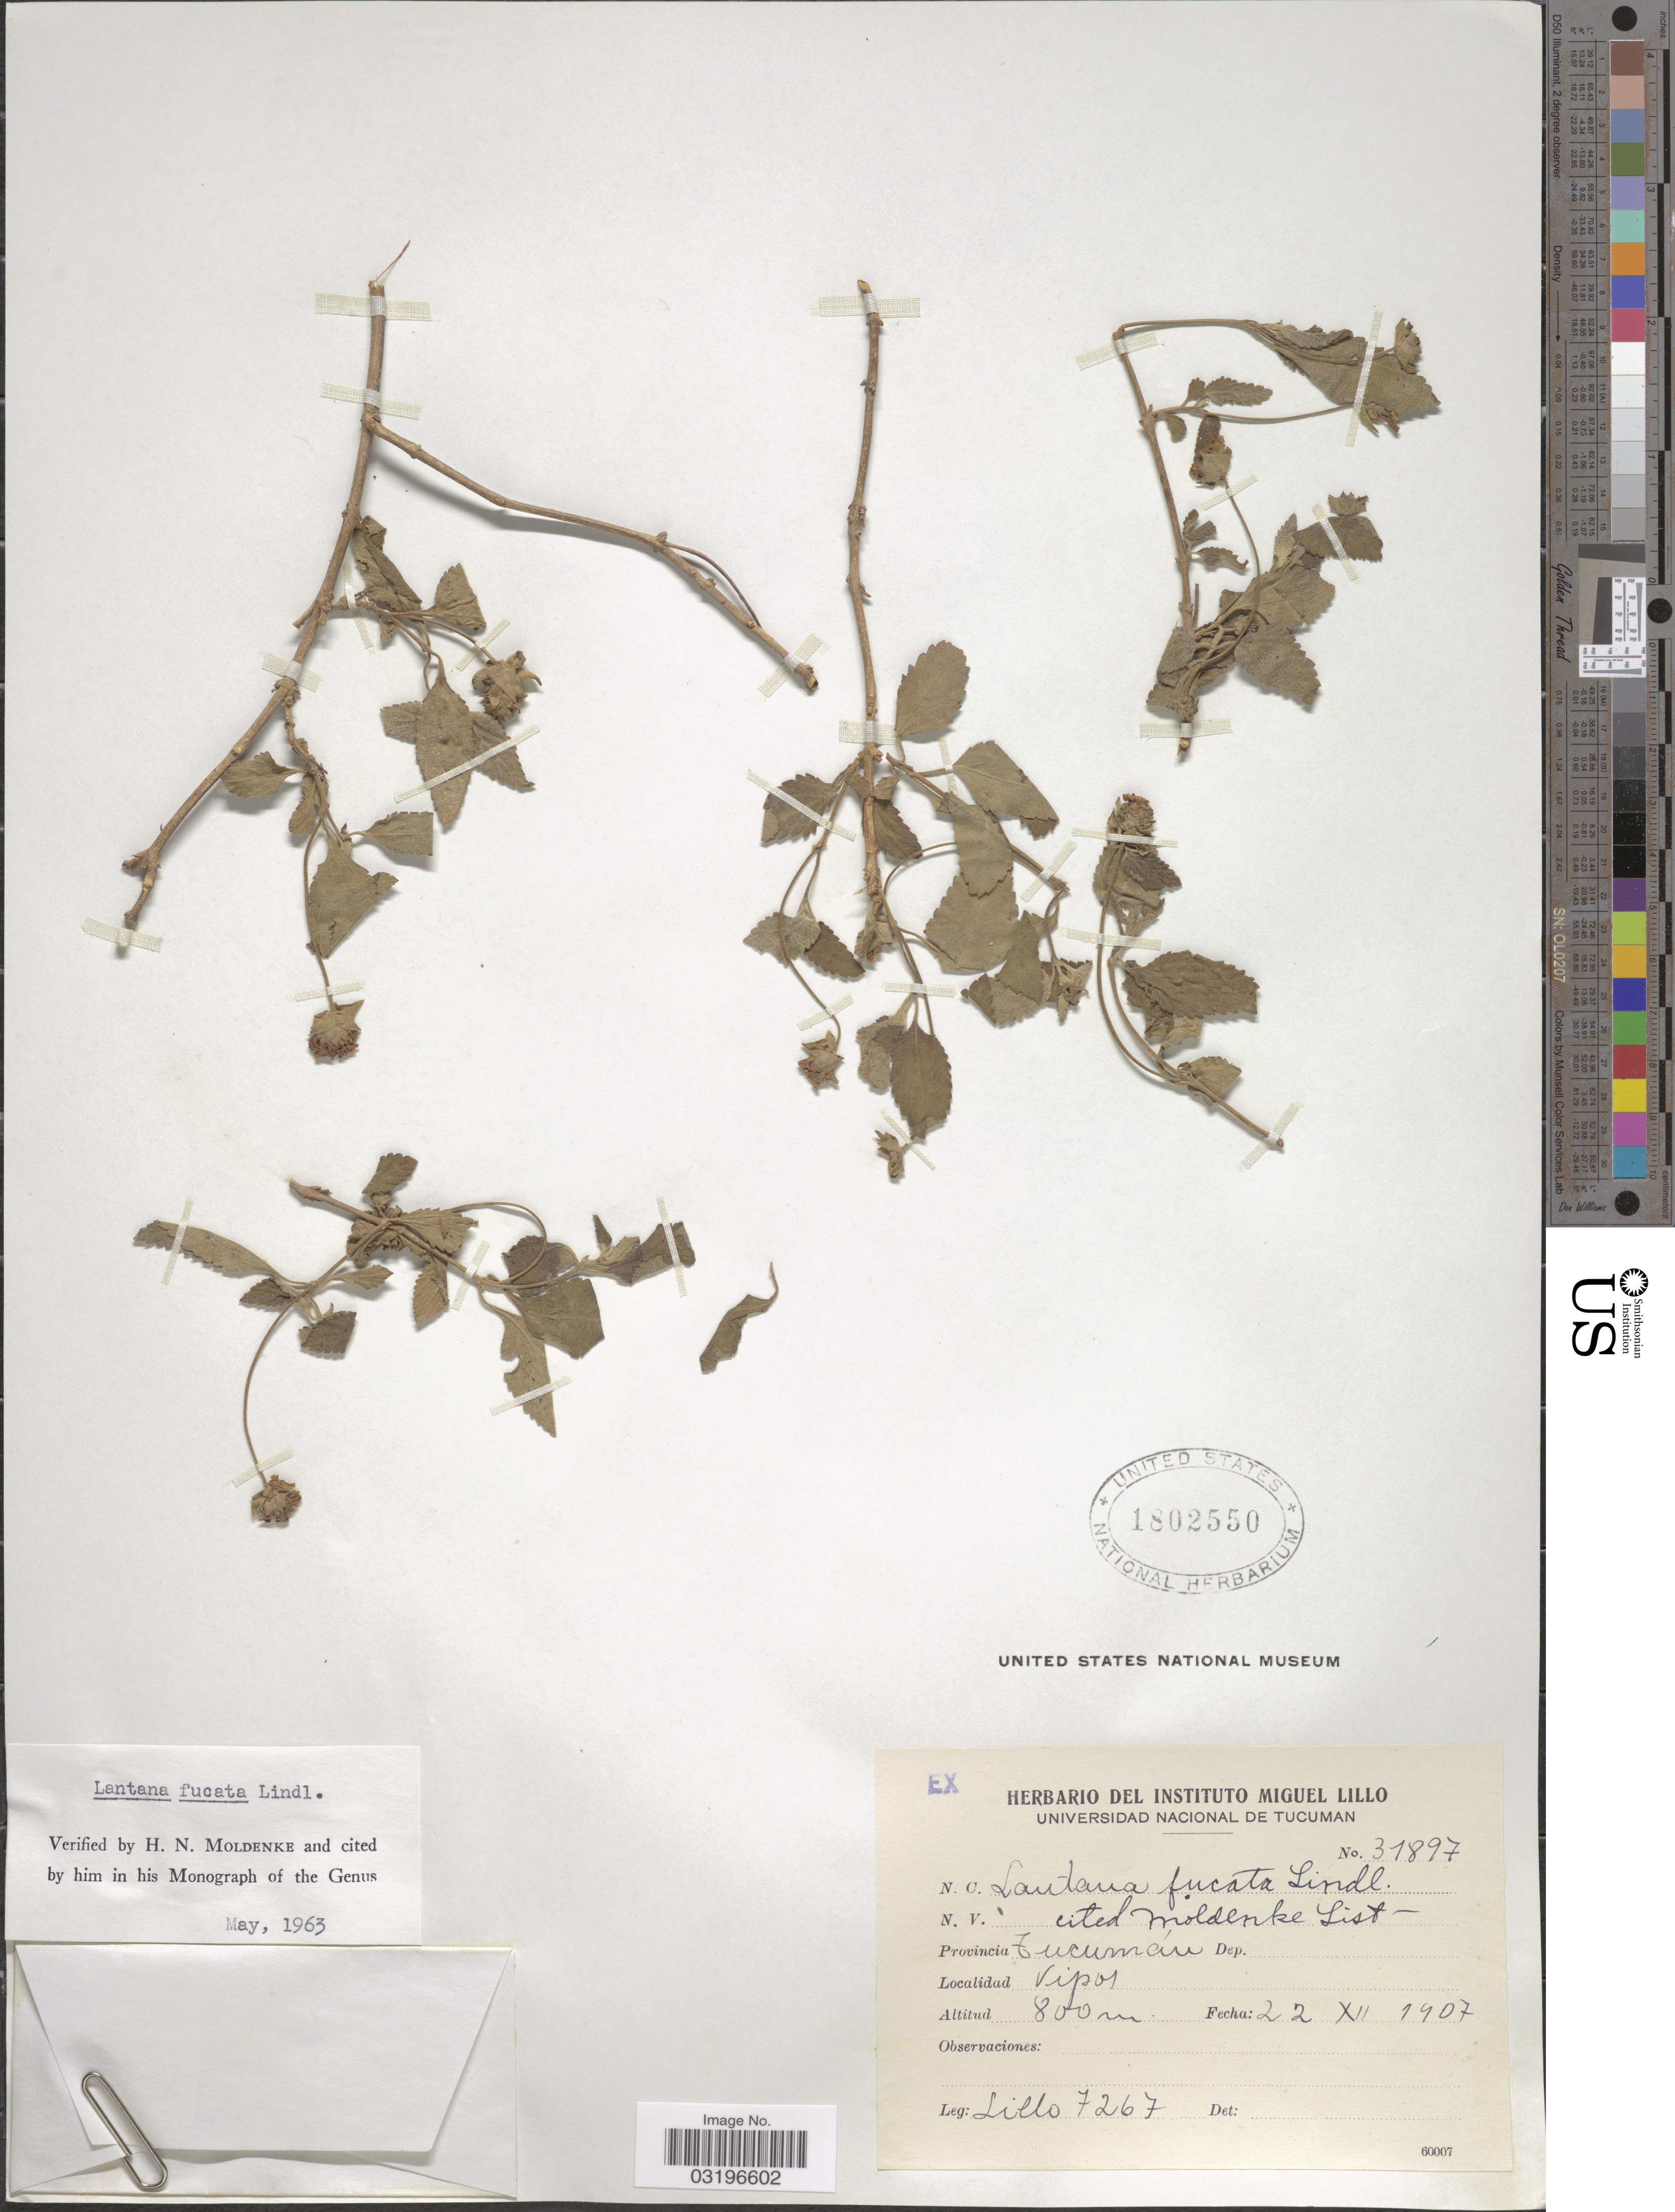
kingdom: Plantae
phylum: Tracheophyta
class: Magnoliopsida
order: Lamiales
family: Verbenaceae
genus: Lantana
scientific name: Lantana fucata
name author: Lindl.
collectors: M. Lillo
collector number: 7267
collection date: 1907-12-22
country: Argentina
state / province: Tucuman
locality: Vipos.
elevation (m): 800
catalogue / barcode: US 1802550